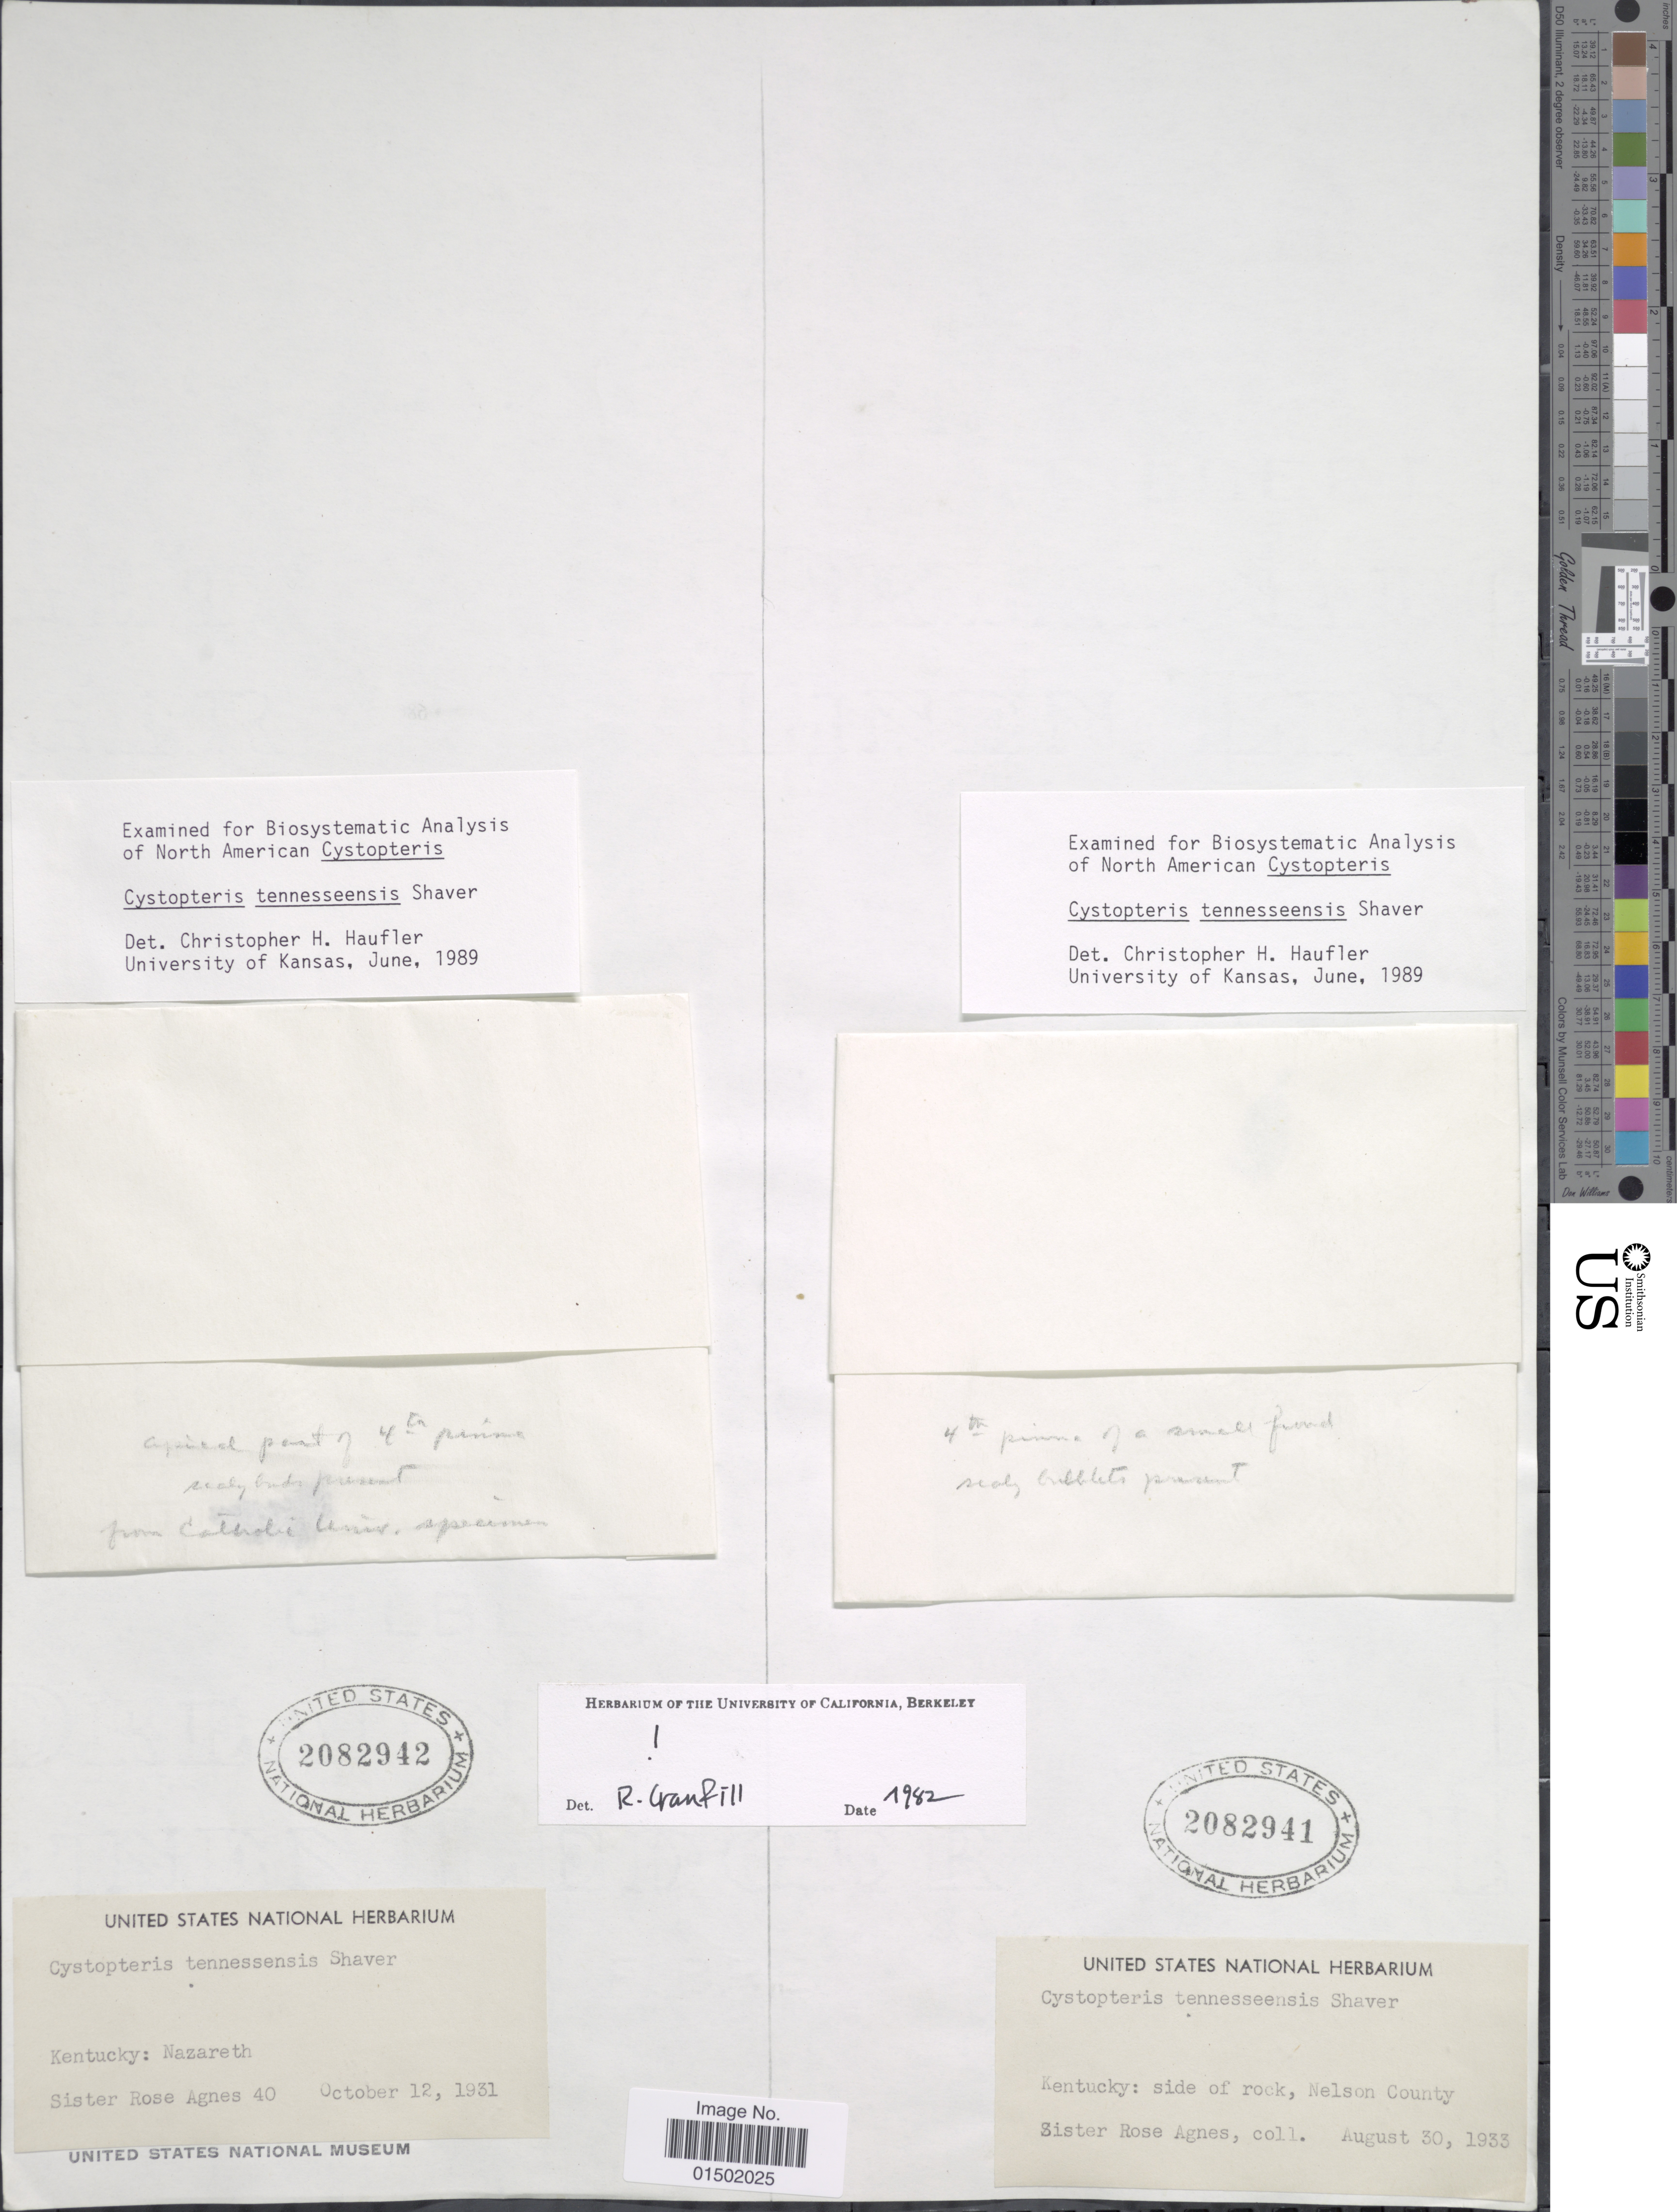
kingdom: Plantae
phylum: Tracheophyta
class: Polypodiopsida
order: Polypodiales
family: Cystopteridaceae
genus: Cystopteris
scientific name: Cystopteris tennesseensis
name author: Shaver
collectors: Sister Rose Agnes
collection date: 1933-08-30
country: United States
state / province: Kentucky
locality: Side of rock, Nelson County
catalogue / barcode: US 2082941